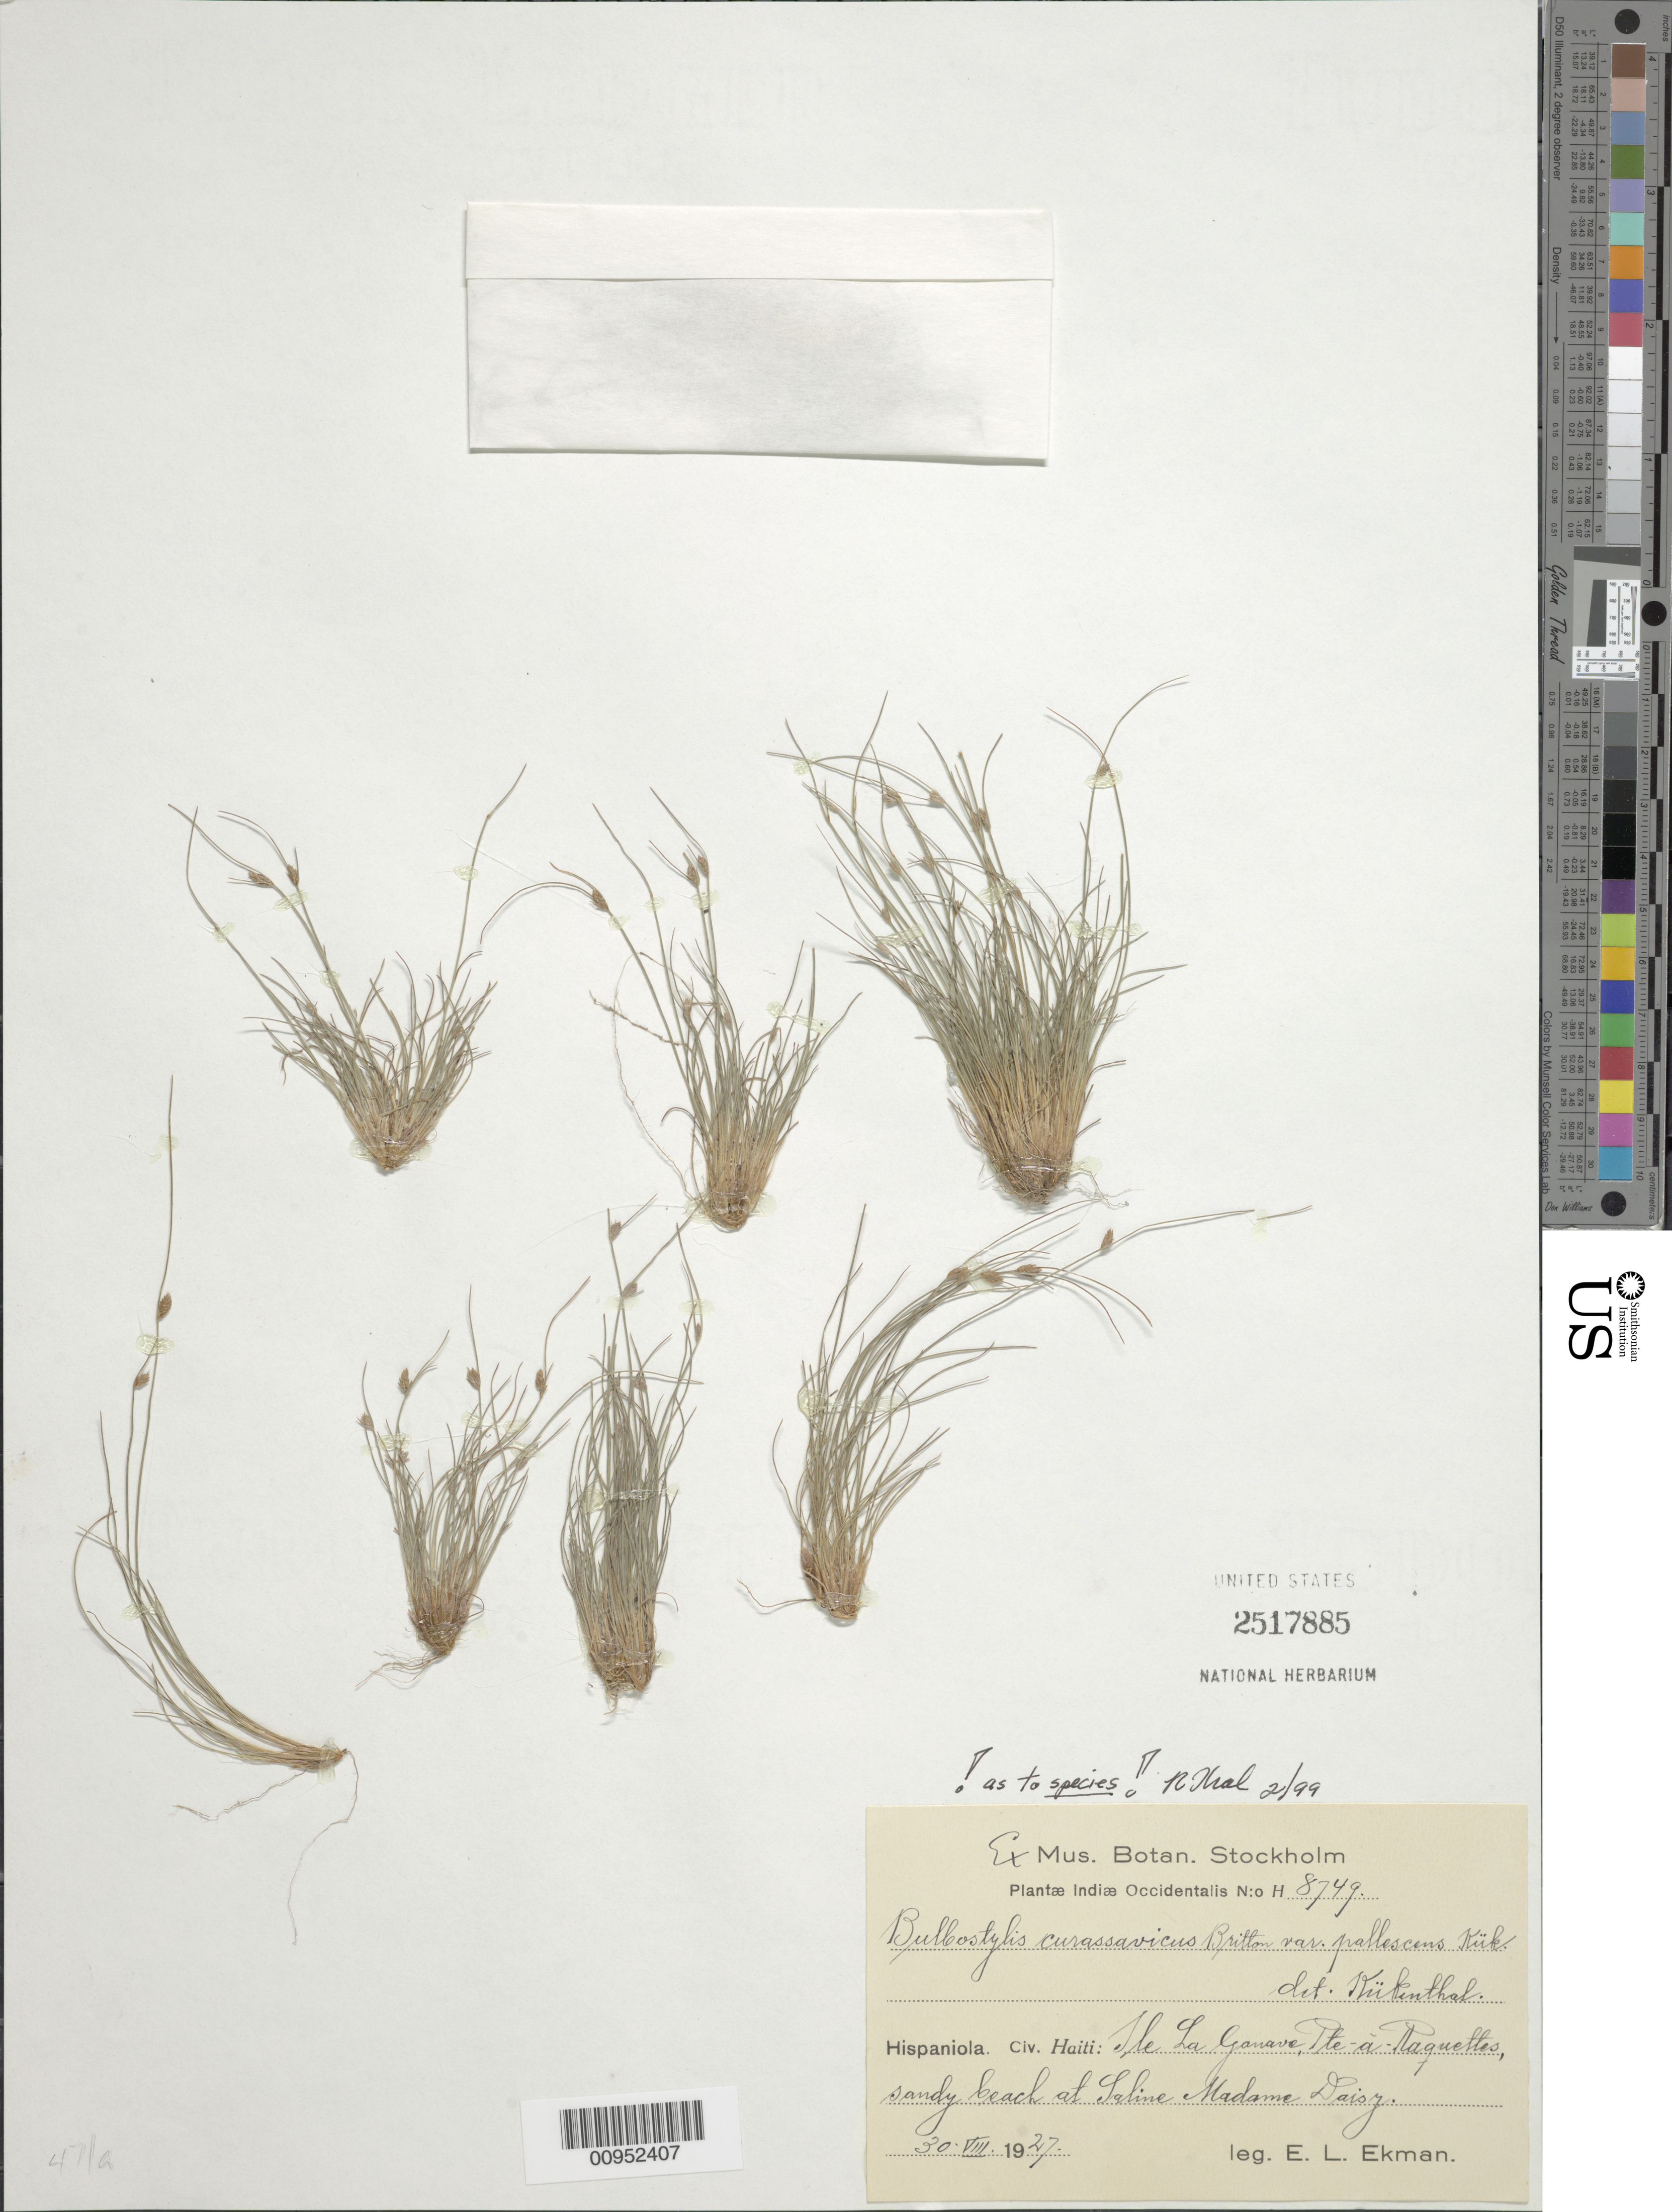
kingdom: Plantae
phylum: Tracheophyta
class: Liliopsida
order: Poales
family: Cyperaceae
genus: Bulbostylis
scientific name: Bulbostylis curassavica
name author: (Britton) Kük. & Ekman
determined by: Kral, Robert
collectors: E. L. Ekman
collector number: H 8749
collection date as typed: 30 Aug 1927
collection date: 1927-08-30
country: Haiti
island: Ile de Gonave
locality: Pte à Raquettes, sandy beach at Saline Madame Daisy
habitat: Sandy beach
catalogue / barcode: US 2517885